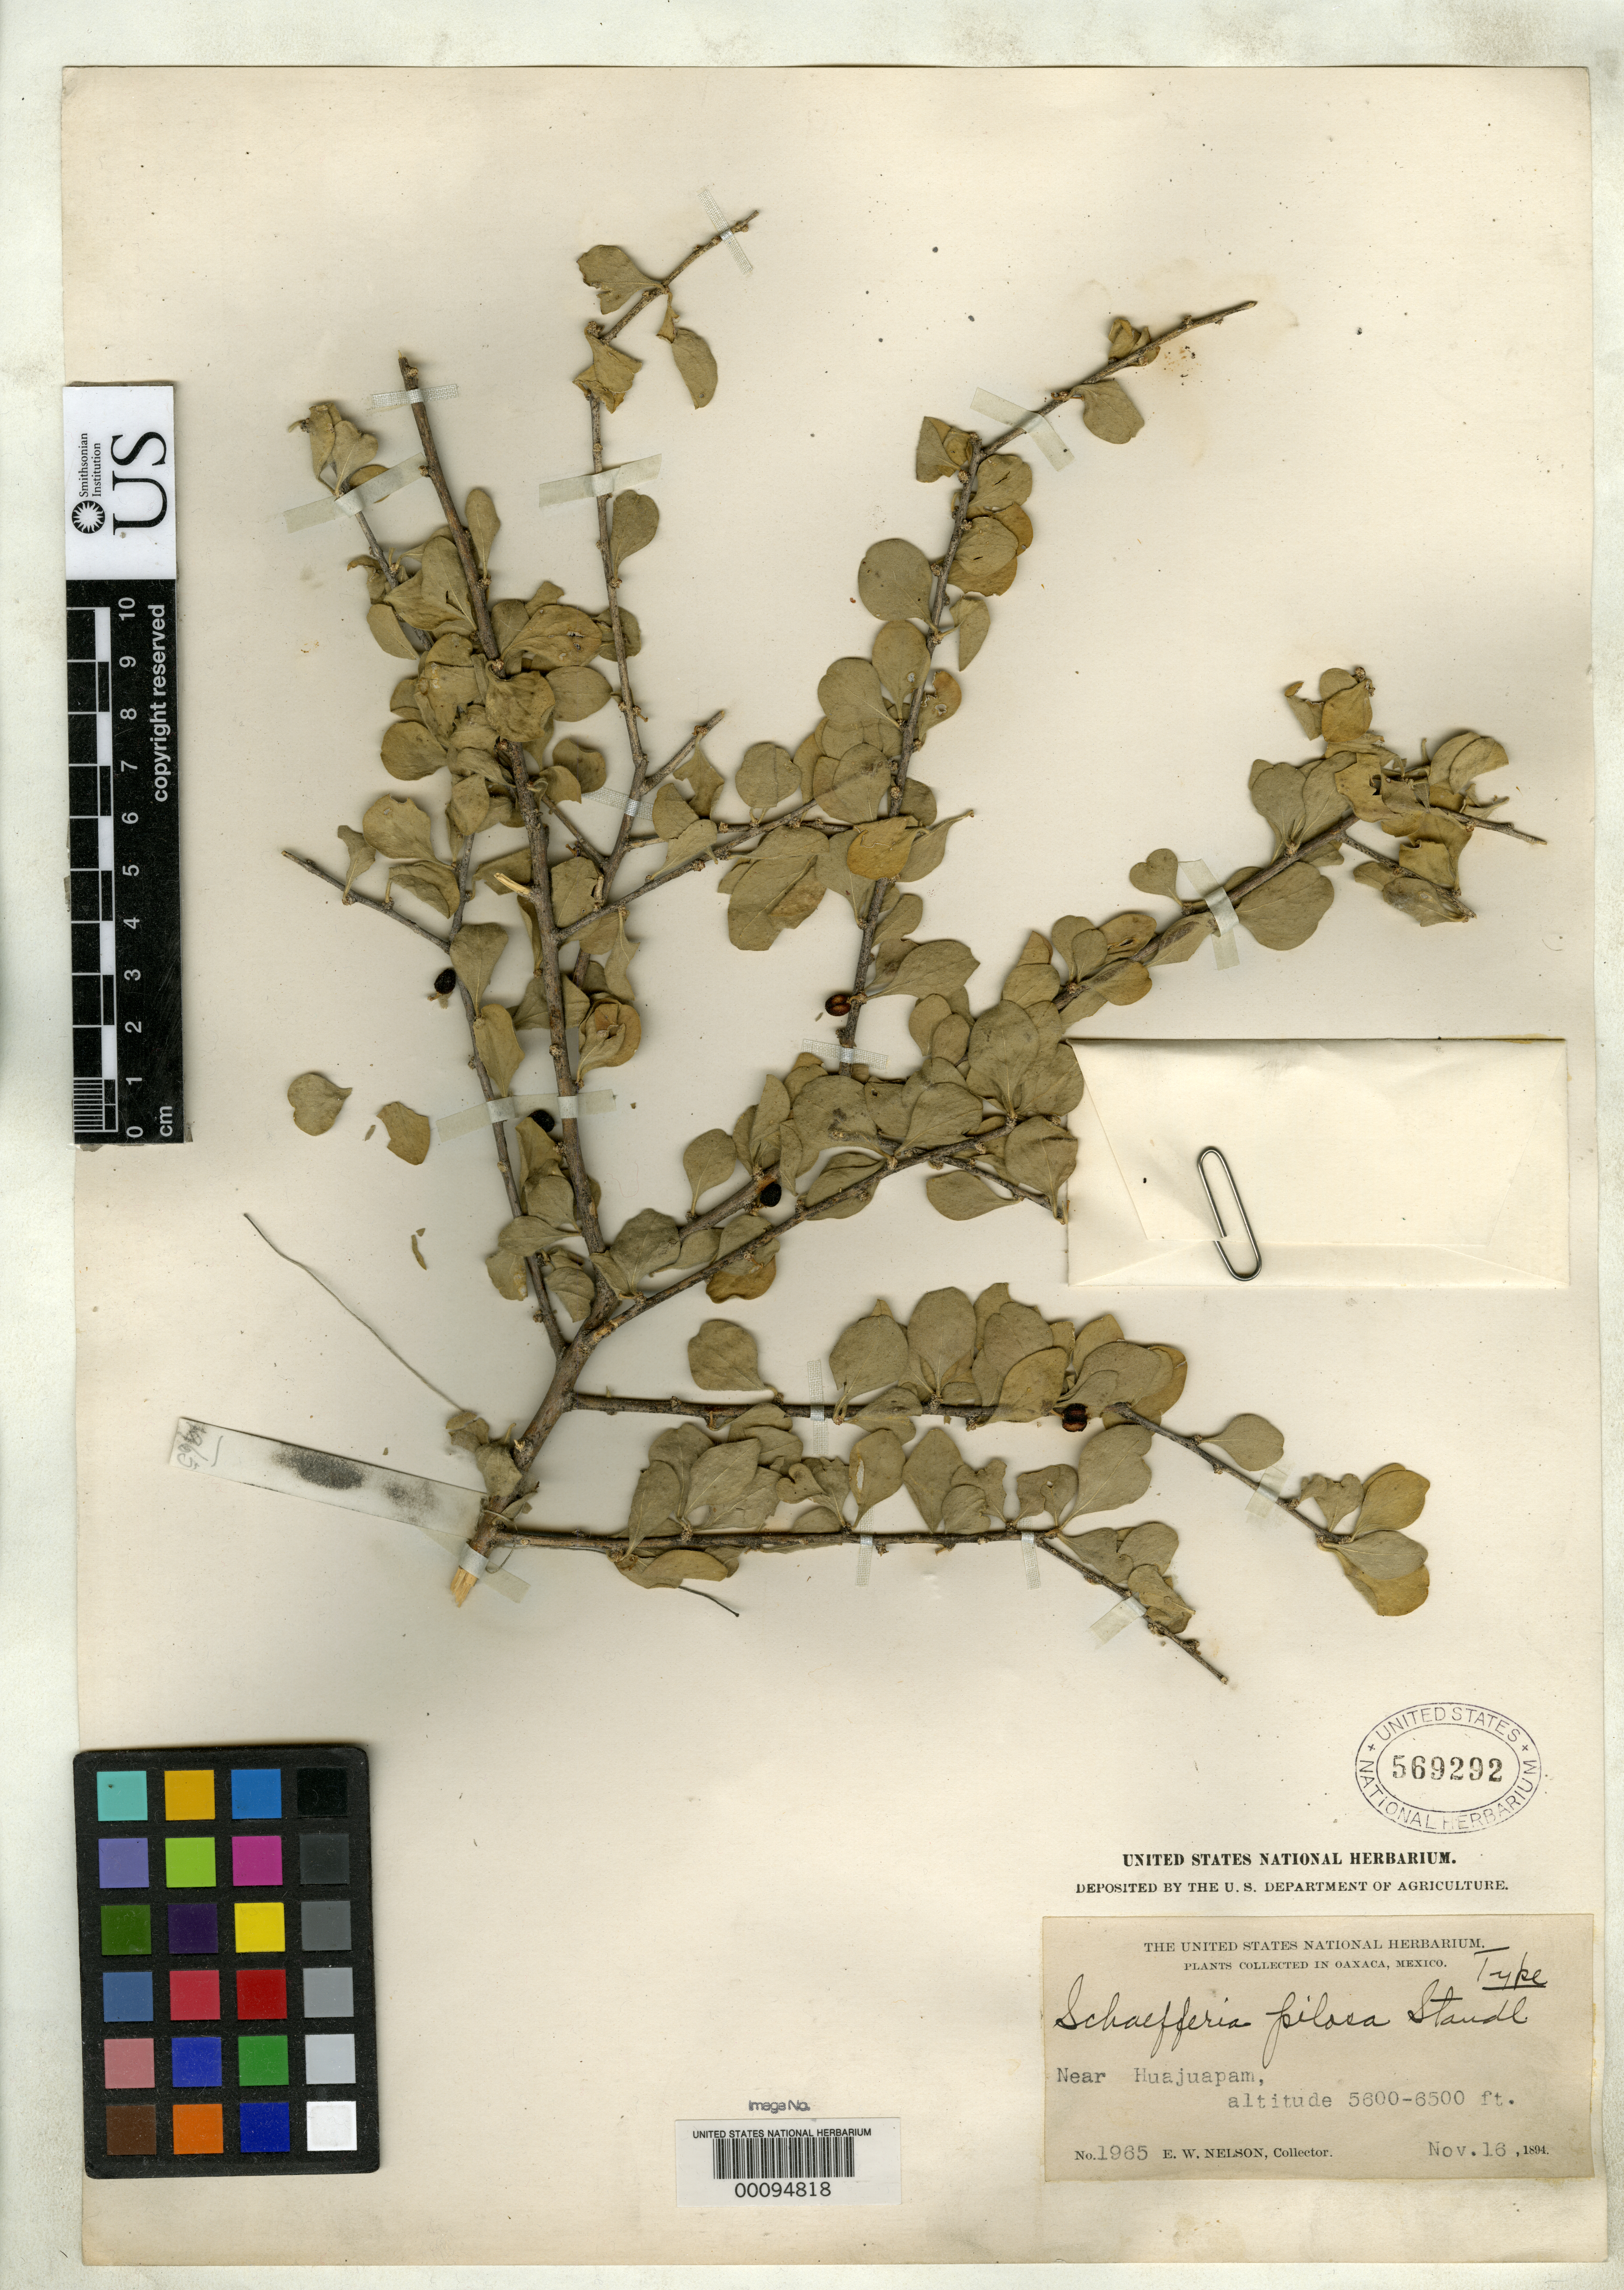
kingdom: Plantae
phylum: Tracheophyta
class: Magnoliopsida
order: Celastrales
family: Celastraceae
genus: Schaefferia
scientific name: Schaefferia pilosa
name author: Standl.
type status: Holotype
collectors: E. W. Nelson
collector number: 1965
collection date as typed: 16 Nov 1894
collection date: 1894-11-16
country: Mexico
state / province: Oaxaca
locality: Near Huajuapam.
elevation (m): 1680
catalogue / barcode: US 569292